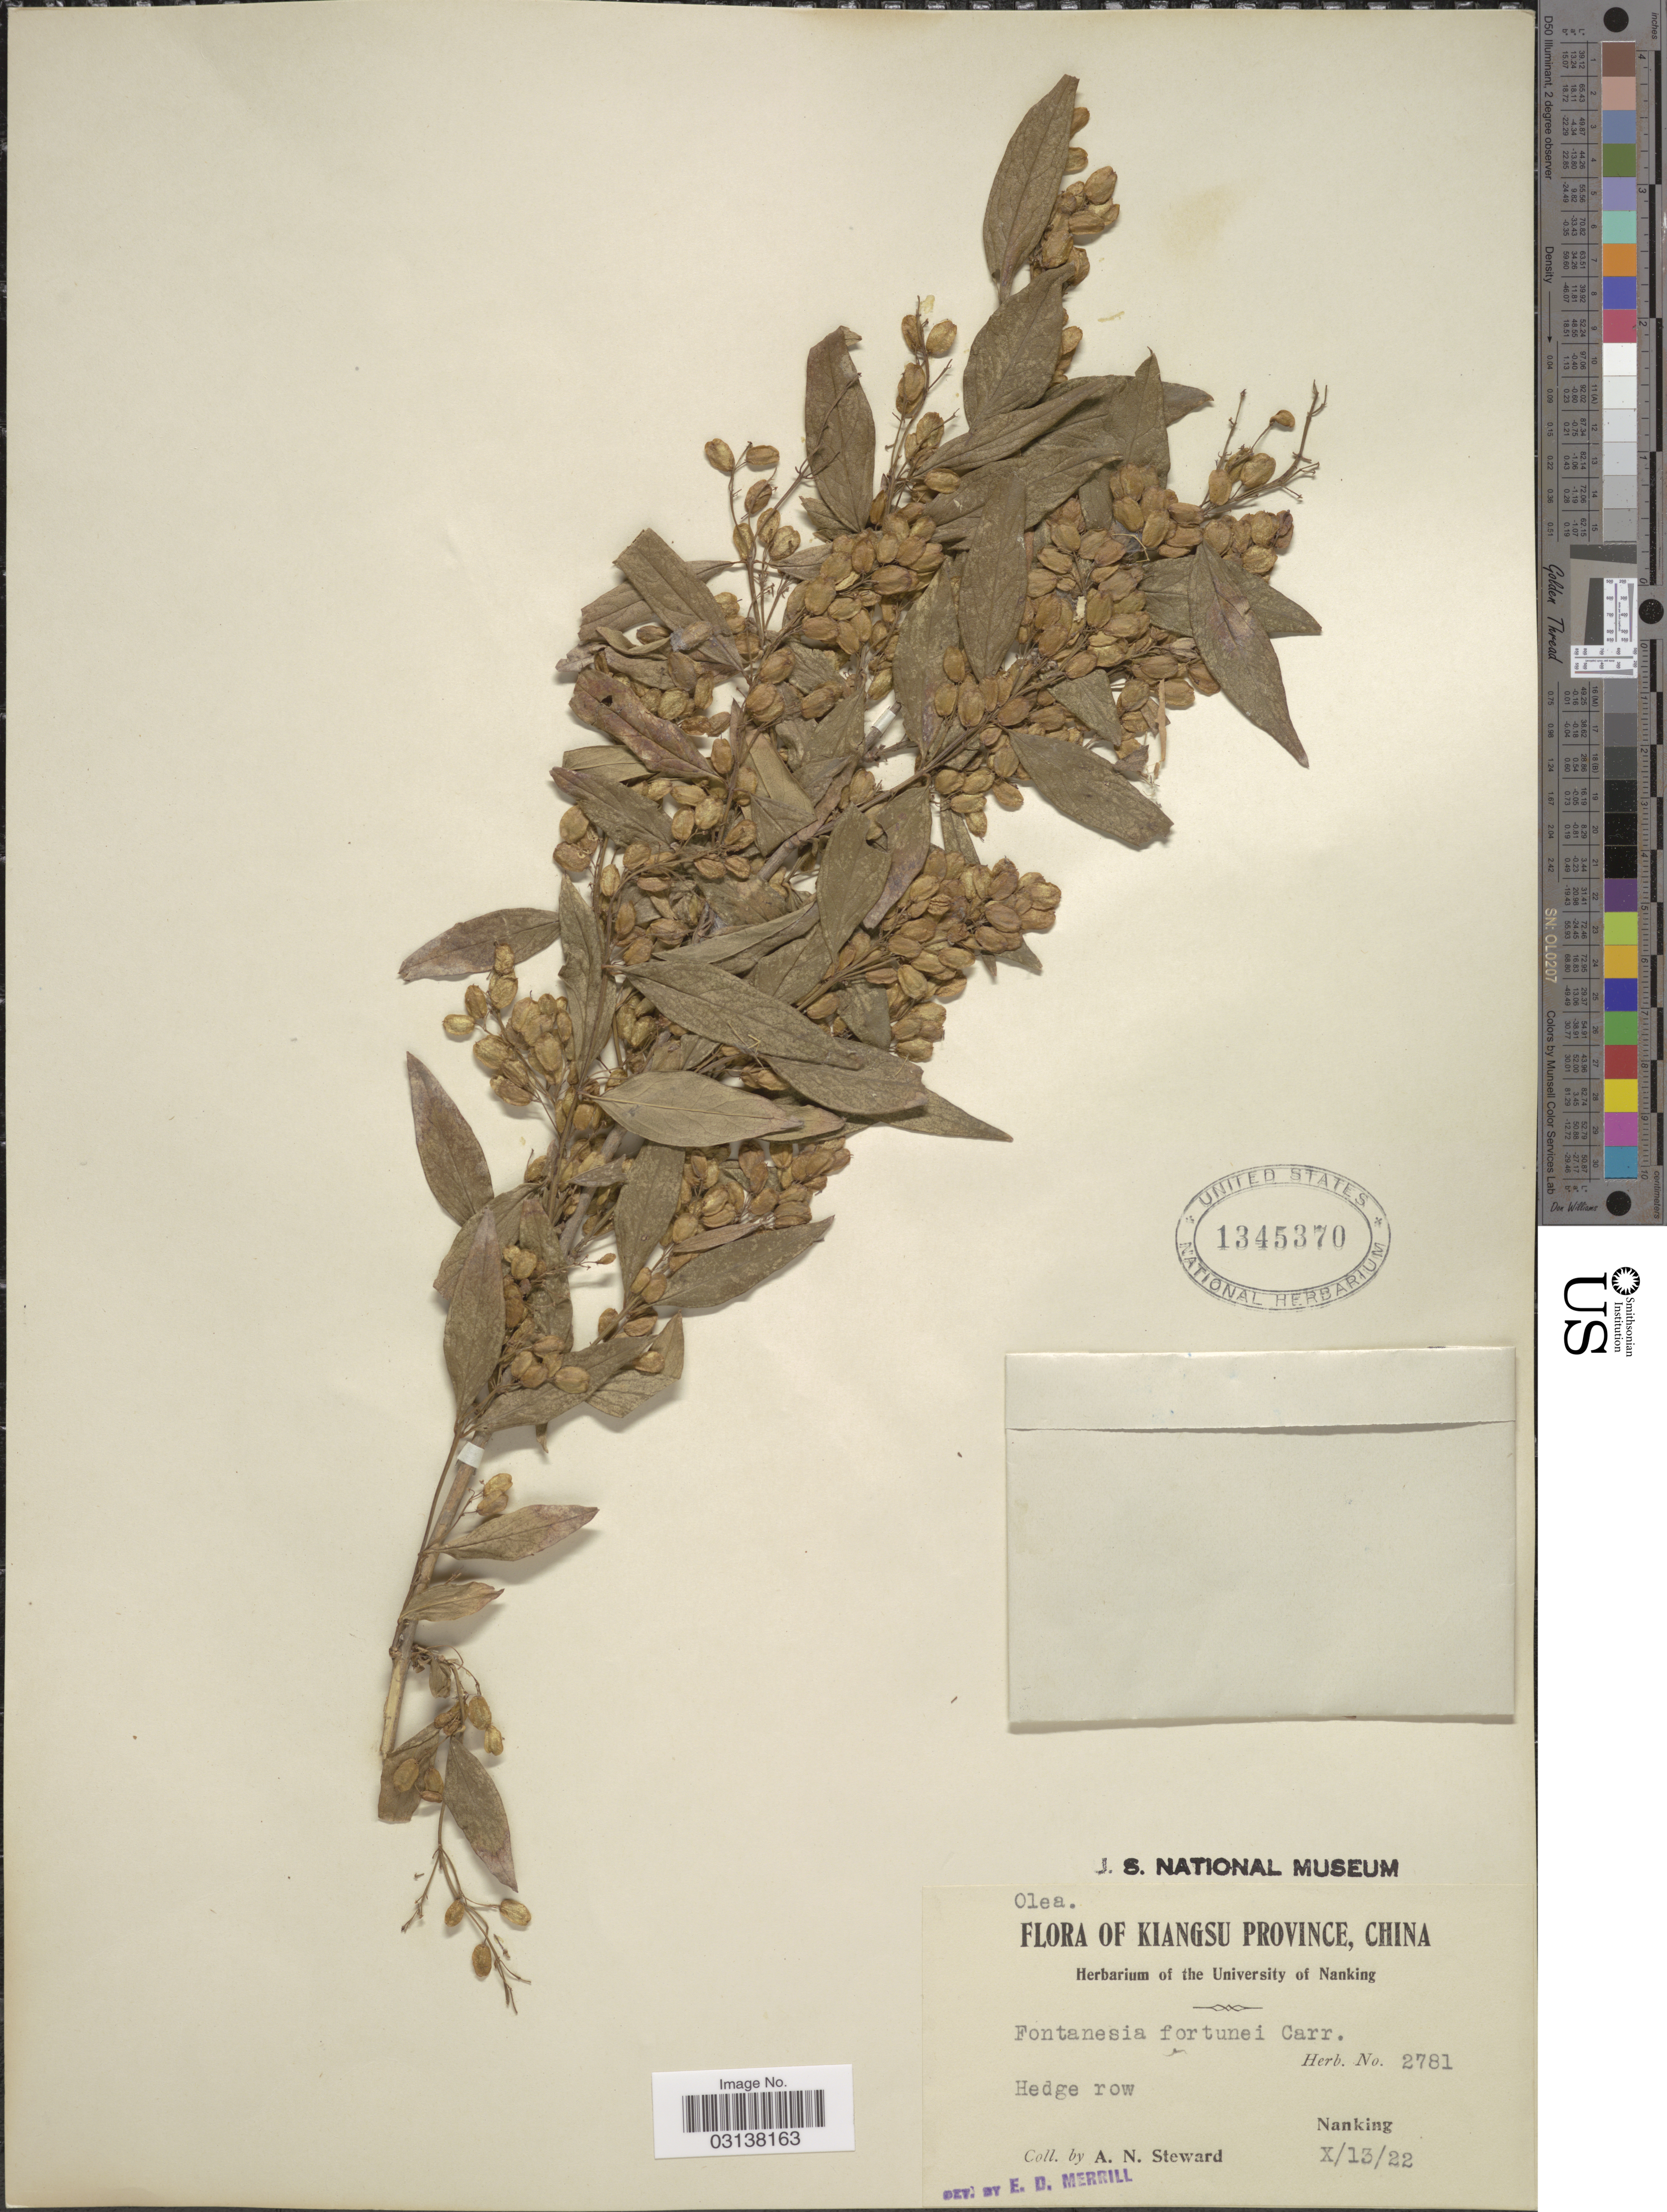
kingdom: Plantae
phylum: Tracheophyta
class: Magnoliopsida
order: Lamiales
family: Oleaceae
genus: Fontanesia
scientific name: Fontanesia fortunei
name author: Carrière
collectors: A. N. Steward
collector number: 2781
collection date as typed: Transcribed d/m/y: 13/10/22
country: China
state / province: Jiangsu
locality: Kiangsu Province. Nanking.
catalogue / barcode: US 1345370